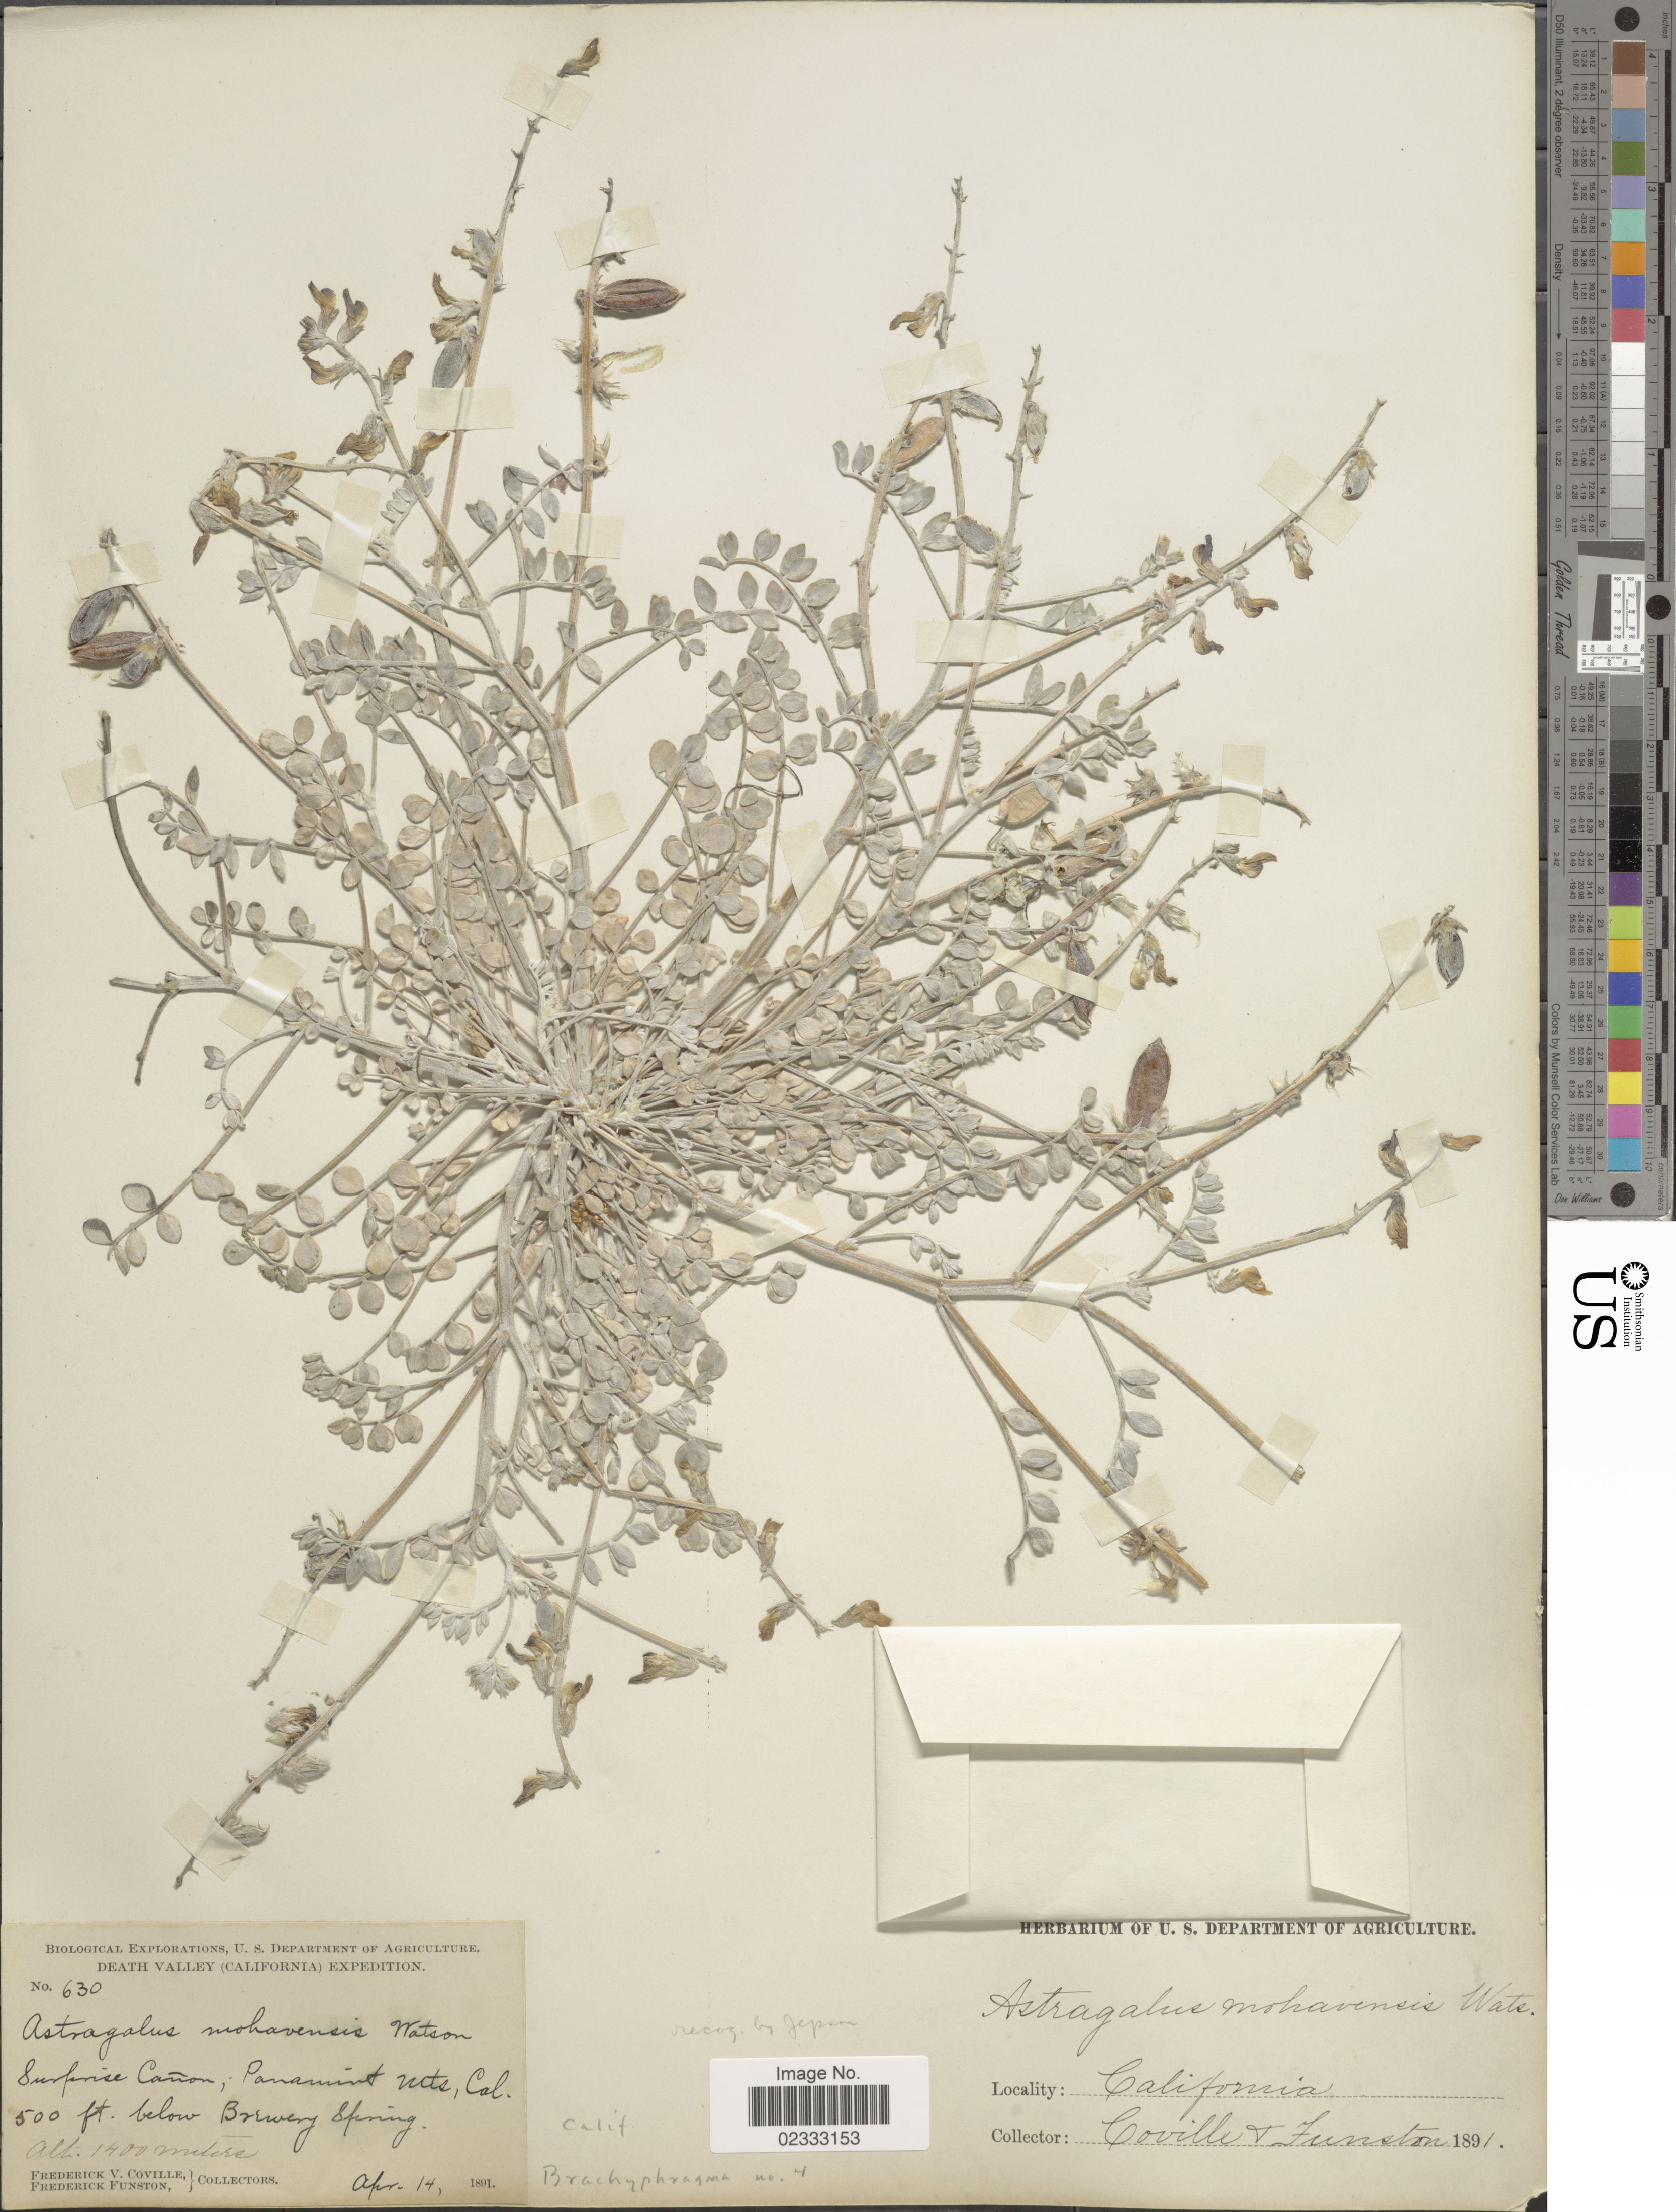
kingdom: Plantae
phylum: Tracheophyta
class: Magnoliopsida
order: Fabales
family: Fabaceae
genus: Astragalus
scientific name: Astragalus mojavensis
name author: S. Watson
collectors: F. V. Coville & F. Funston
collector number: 630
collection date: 1891-04-14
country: United States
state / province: California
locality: California. Surprise Canon, Paramint Mts, Cal.